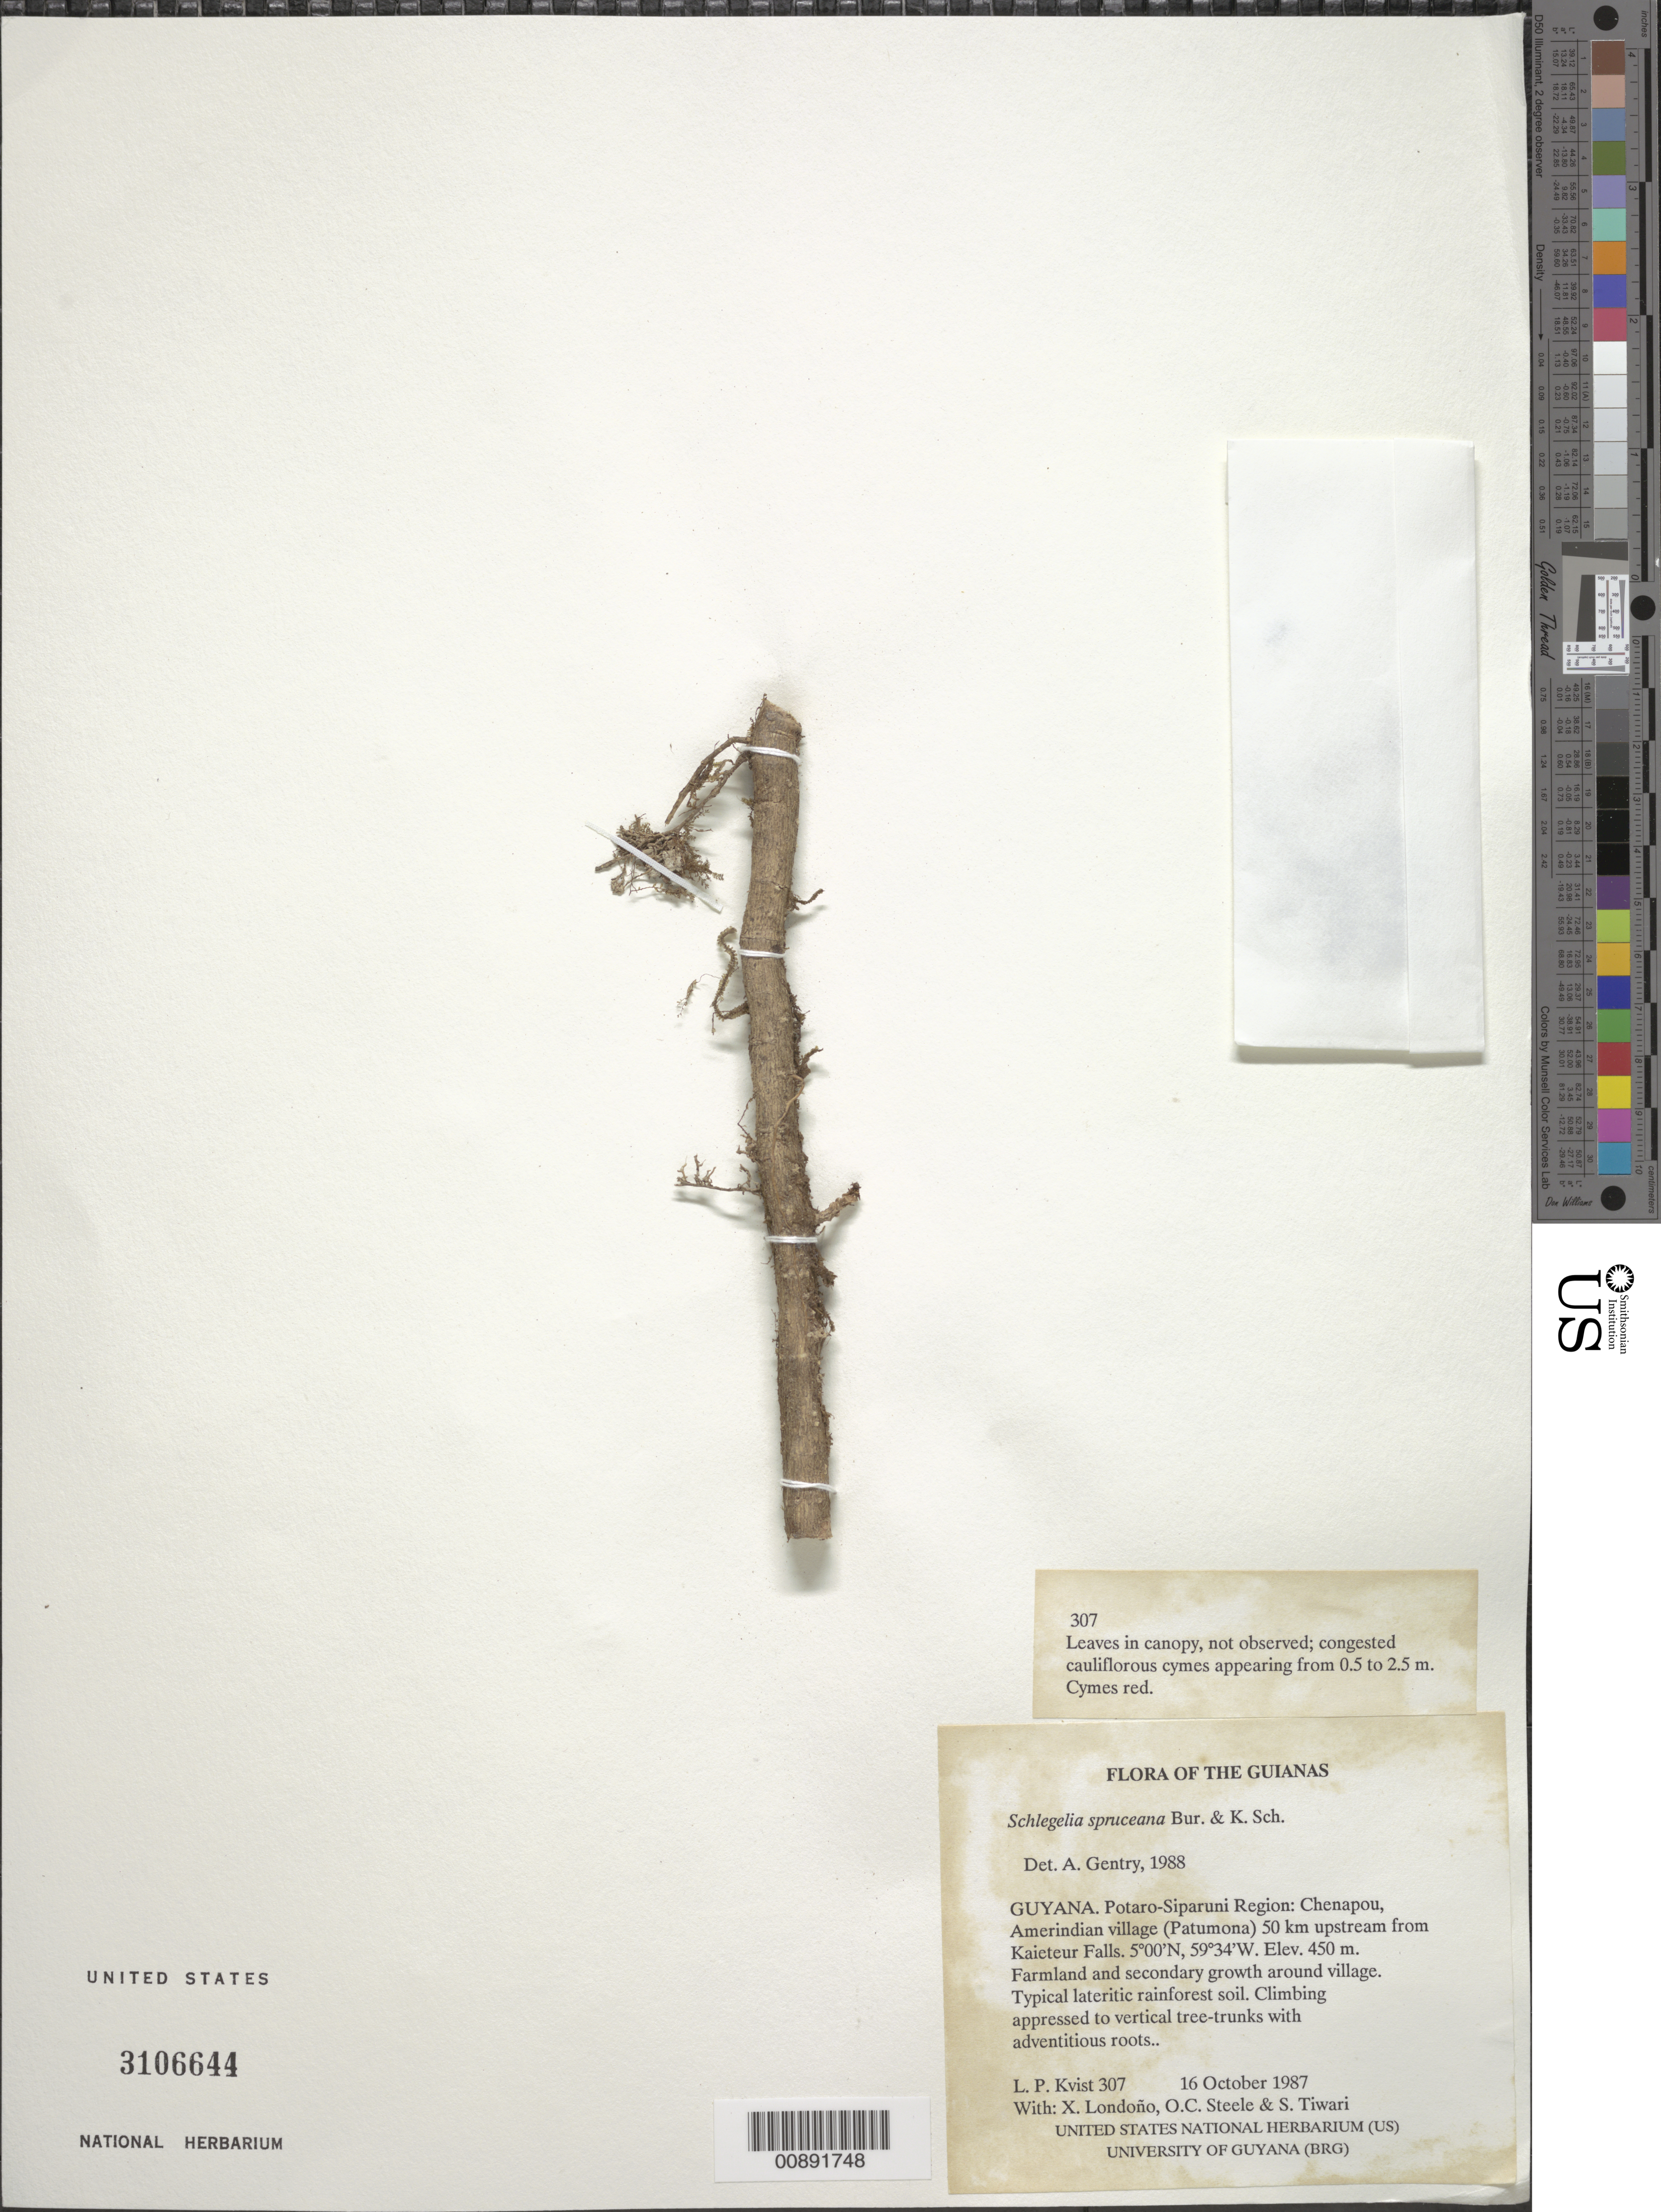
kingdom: Plantae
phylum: Tracheophyta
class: Magnoliopsida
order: Lamiales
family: Schlegeliaceae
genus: Schlegelia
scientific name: Schlegelia spruceana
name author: Bureau & K. Schum.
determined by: Gentry, A. H.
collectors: L. P. Kvist, X. Londoño, O. C. Steele & S. Tiwari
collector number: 307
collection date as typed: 16 October 1987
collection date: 1987-10-16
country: Guyana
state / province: Potaro-Siparuni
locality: Chenapou, Amerindian village (Patumona) 50 km upstream from Kaieteur Falls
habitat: Farmland and secondary growth around village. Typical lateritic rainforest soil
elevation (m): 450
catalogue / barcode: US 3106644